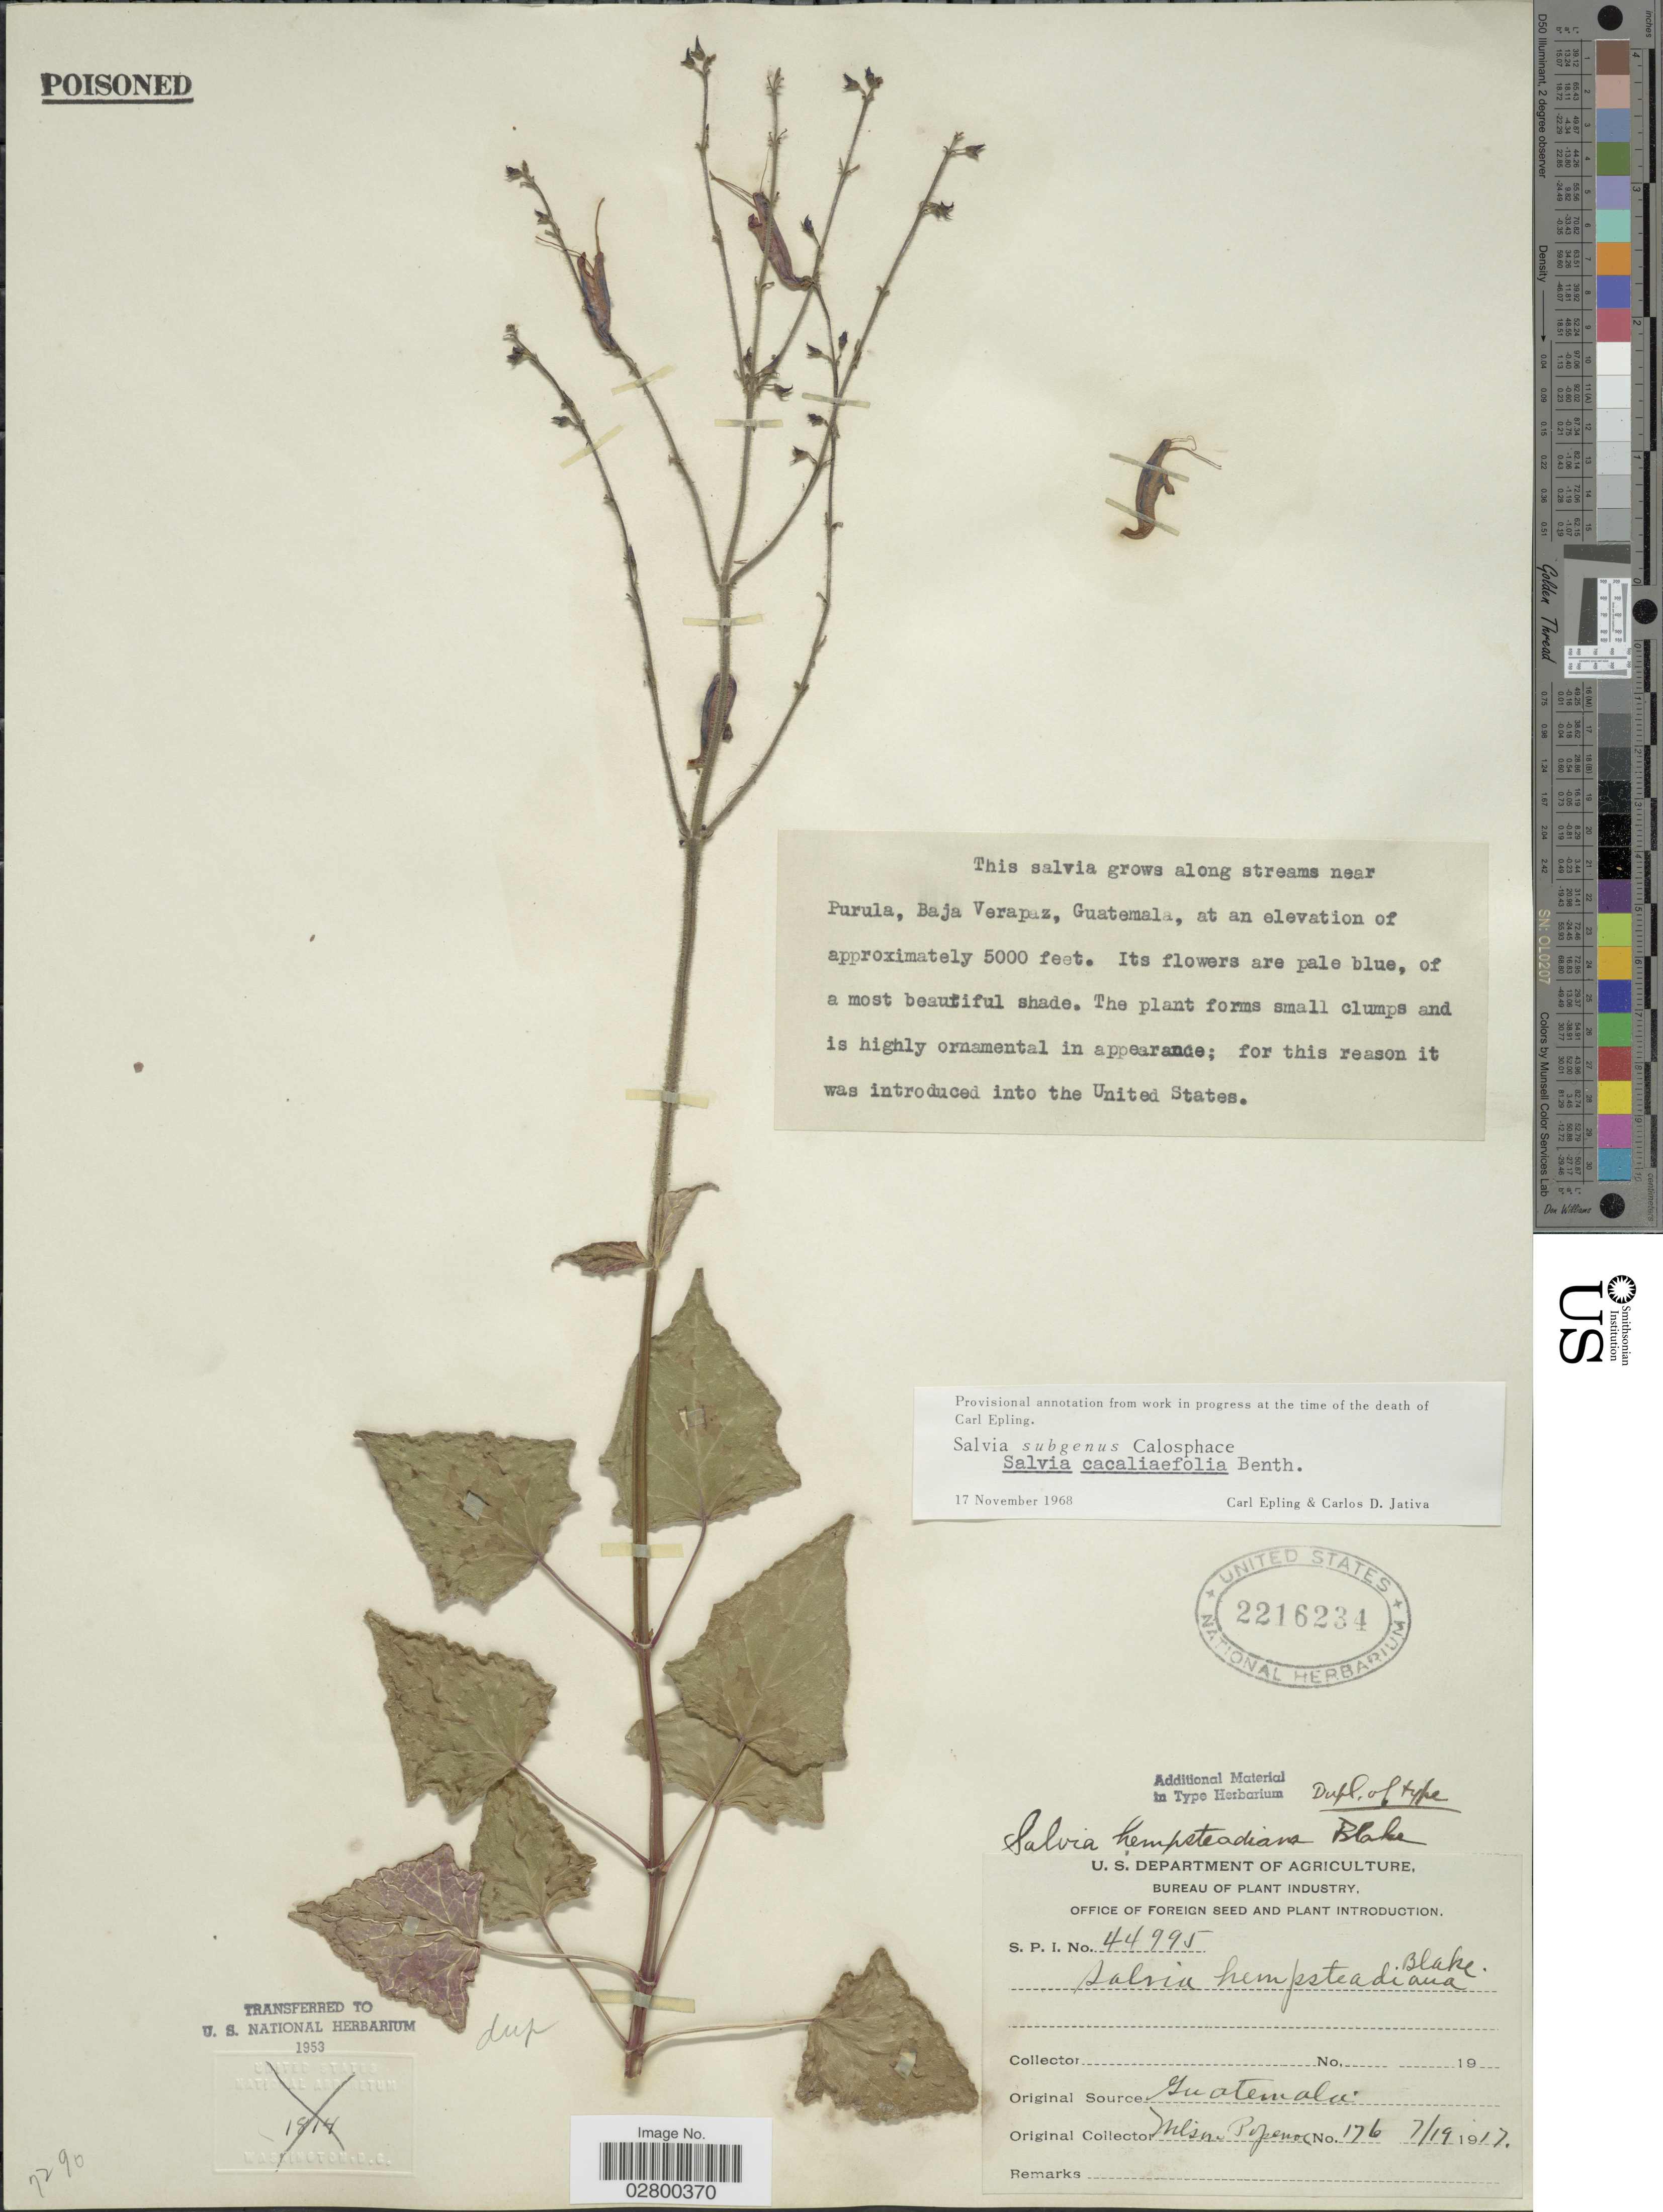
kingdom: Plantae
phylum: Tracheophyta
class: Magnoliopsida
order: Lamiales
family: Lamiaceae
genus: Salvia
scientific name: Salvia cacaliifolia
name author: Benth.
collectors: W. Popenoe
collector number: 176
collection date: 1917-07-19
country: Guatemala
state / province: Baja Verapaz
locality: Purula, Baja Verapaz, Guatemala.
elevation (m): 1524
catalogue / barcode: US 2216234